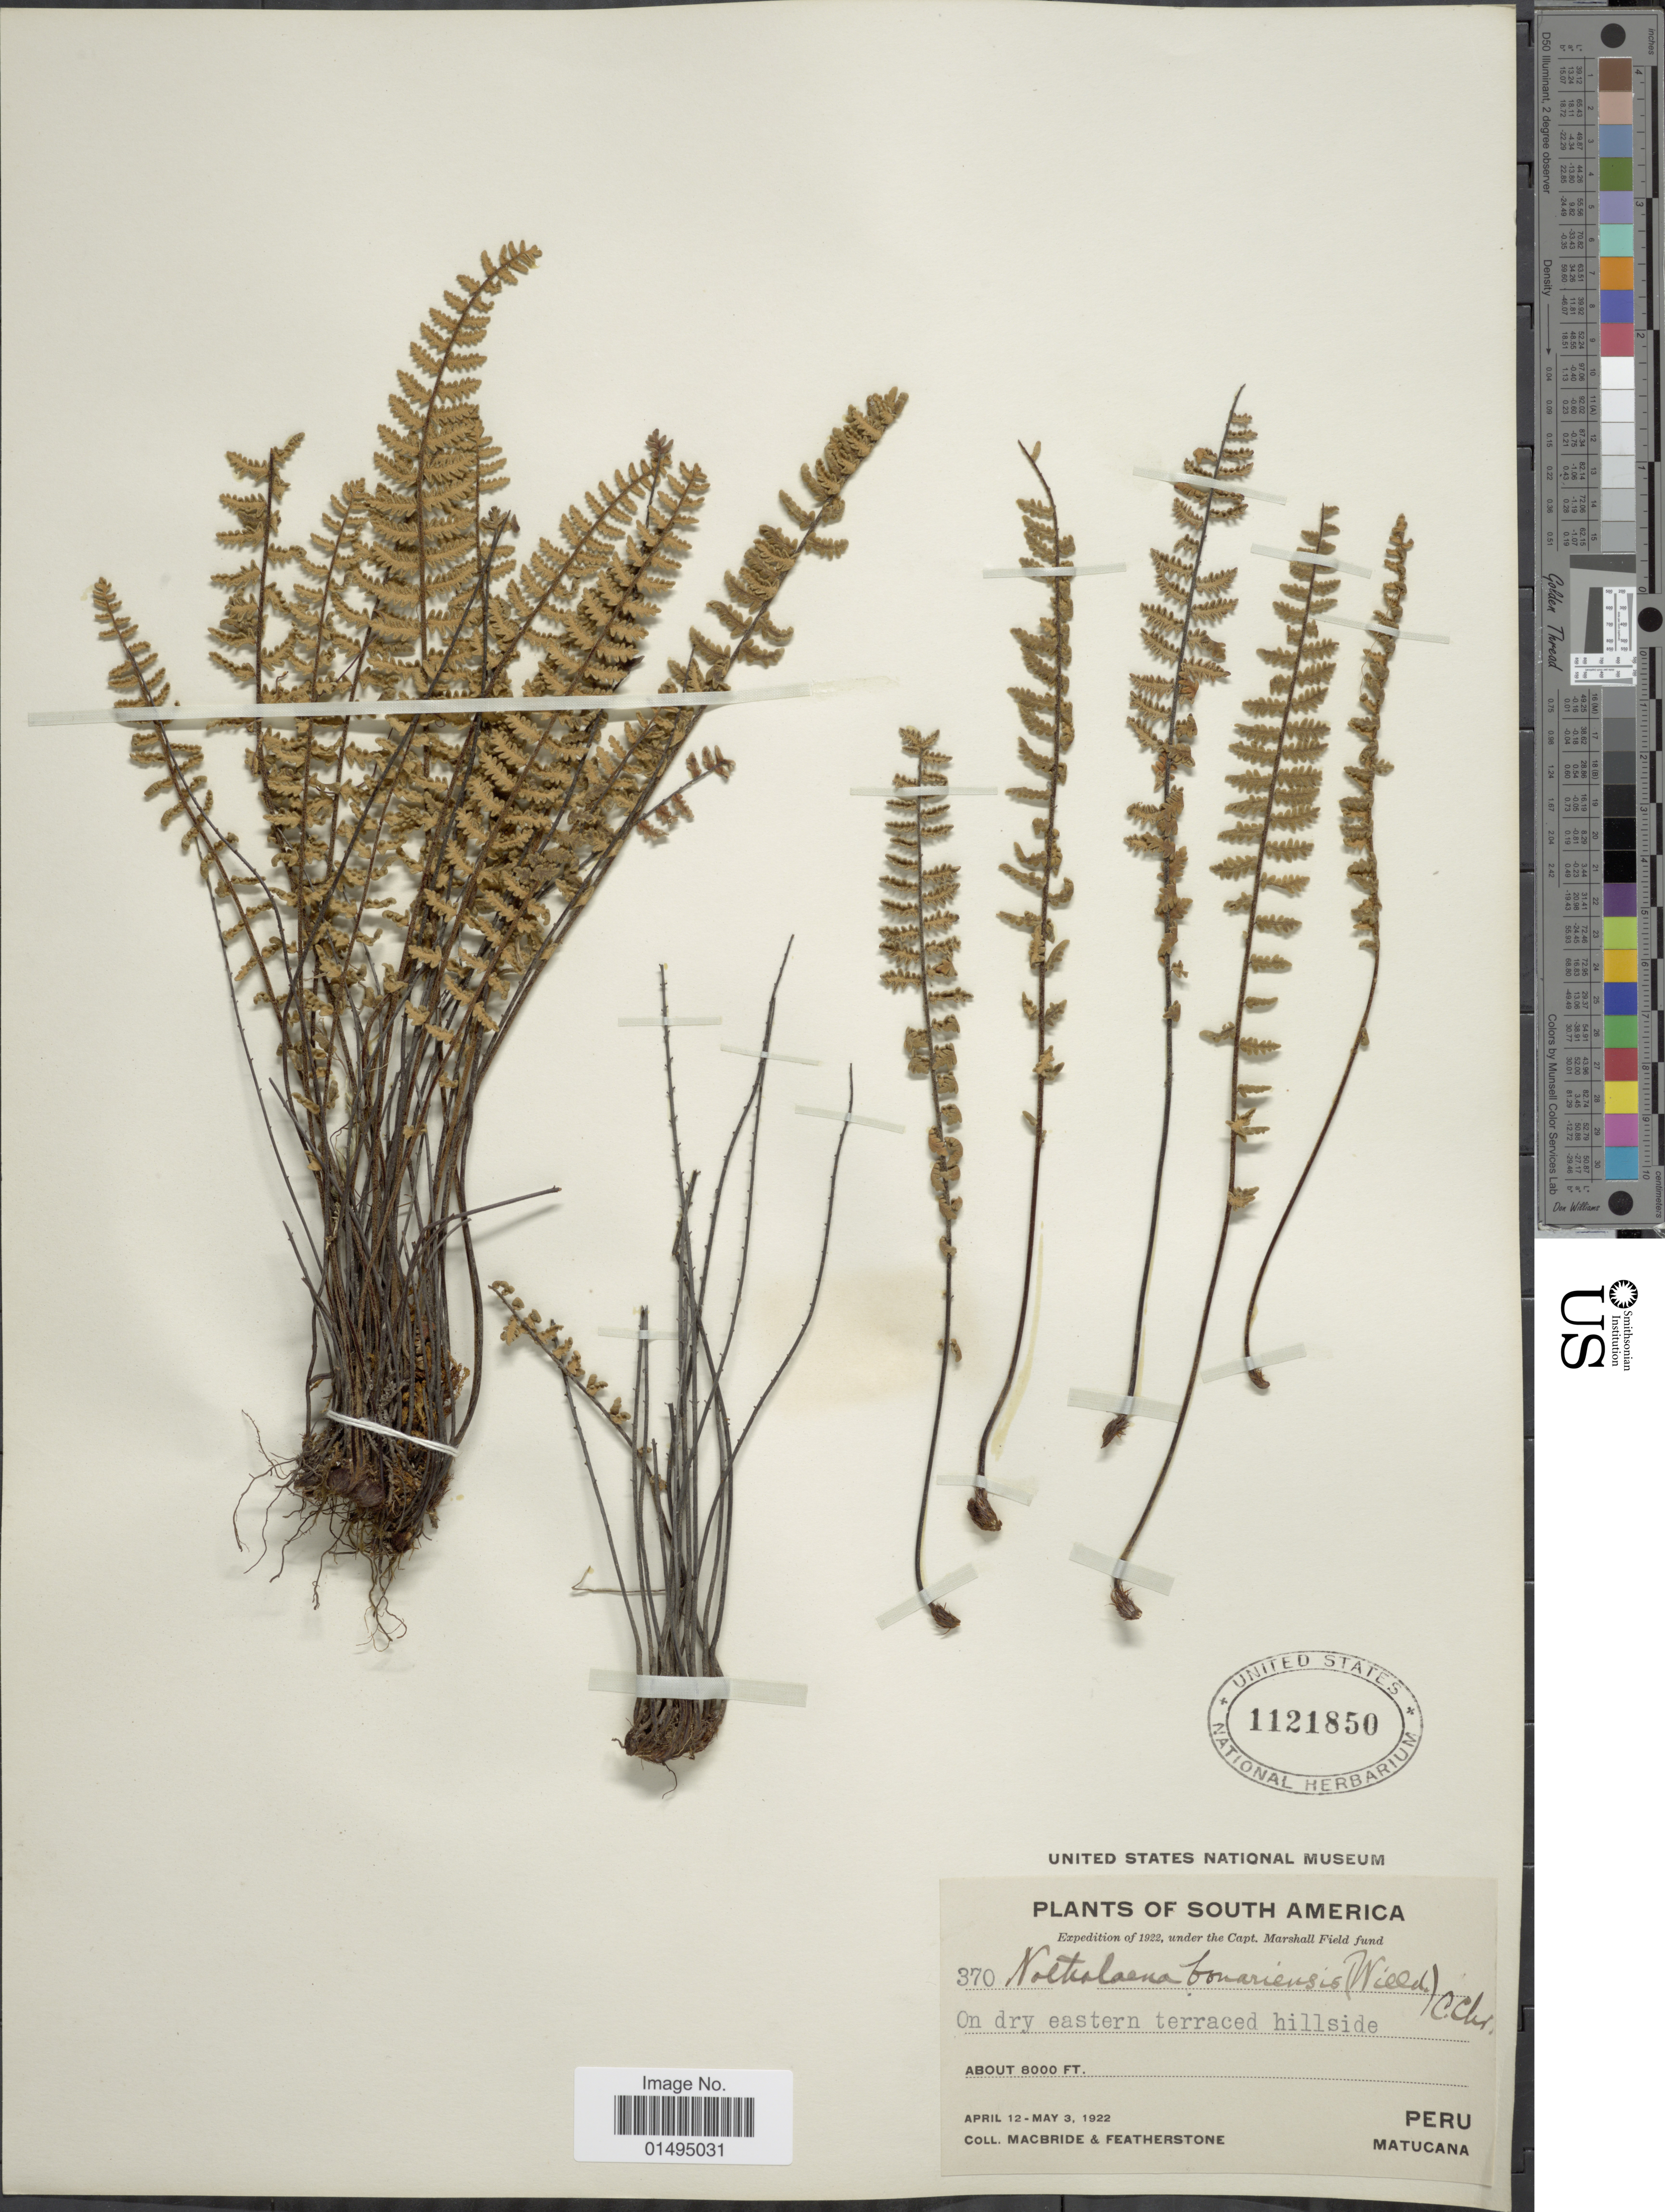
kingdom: Plantae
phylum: Tracheophyta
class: Polypodiopsida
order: Polypodiales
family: Pteridaceae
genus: Myriopteris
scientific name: Myriopteris aurea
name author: (Poir.) Grusz & Windham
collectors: Macbride, -- & -. Featherstone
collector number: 370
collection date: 1922-04-12/1922-05-03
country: Peru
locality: On dry eastern terraced hillside, Peru, Matucana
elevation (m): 2438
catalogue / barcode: US 1121850